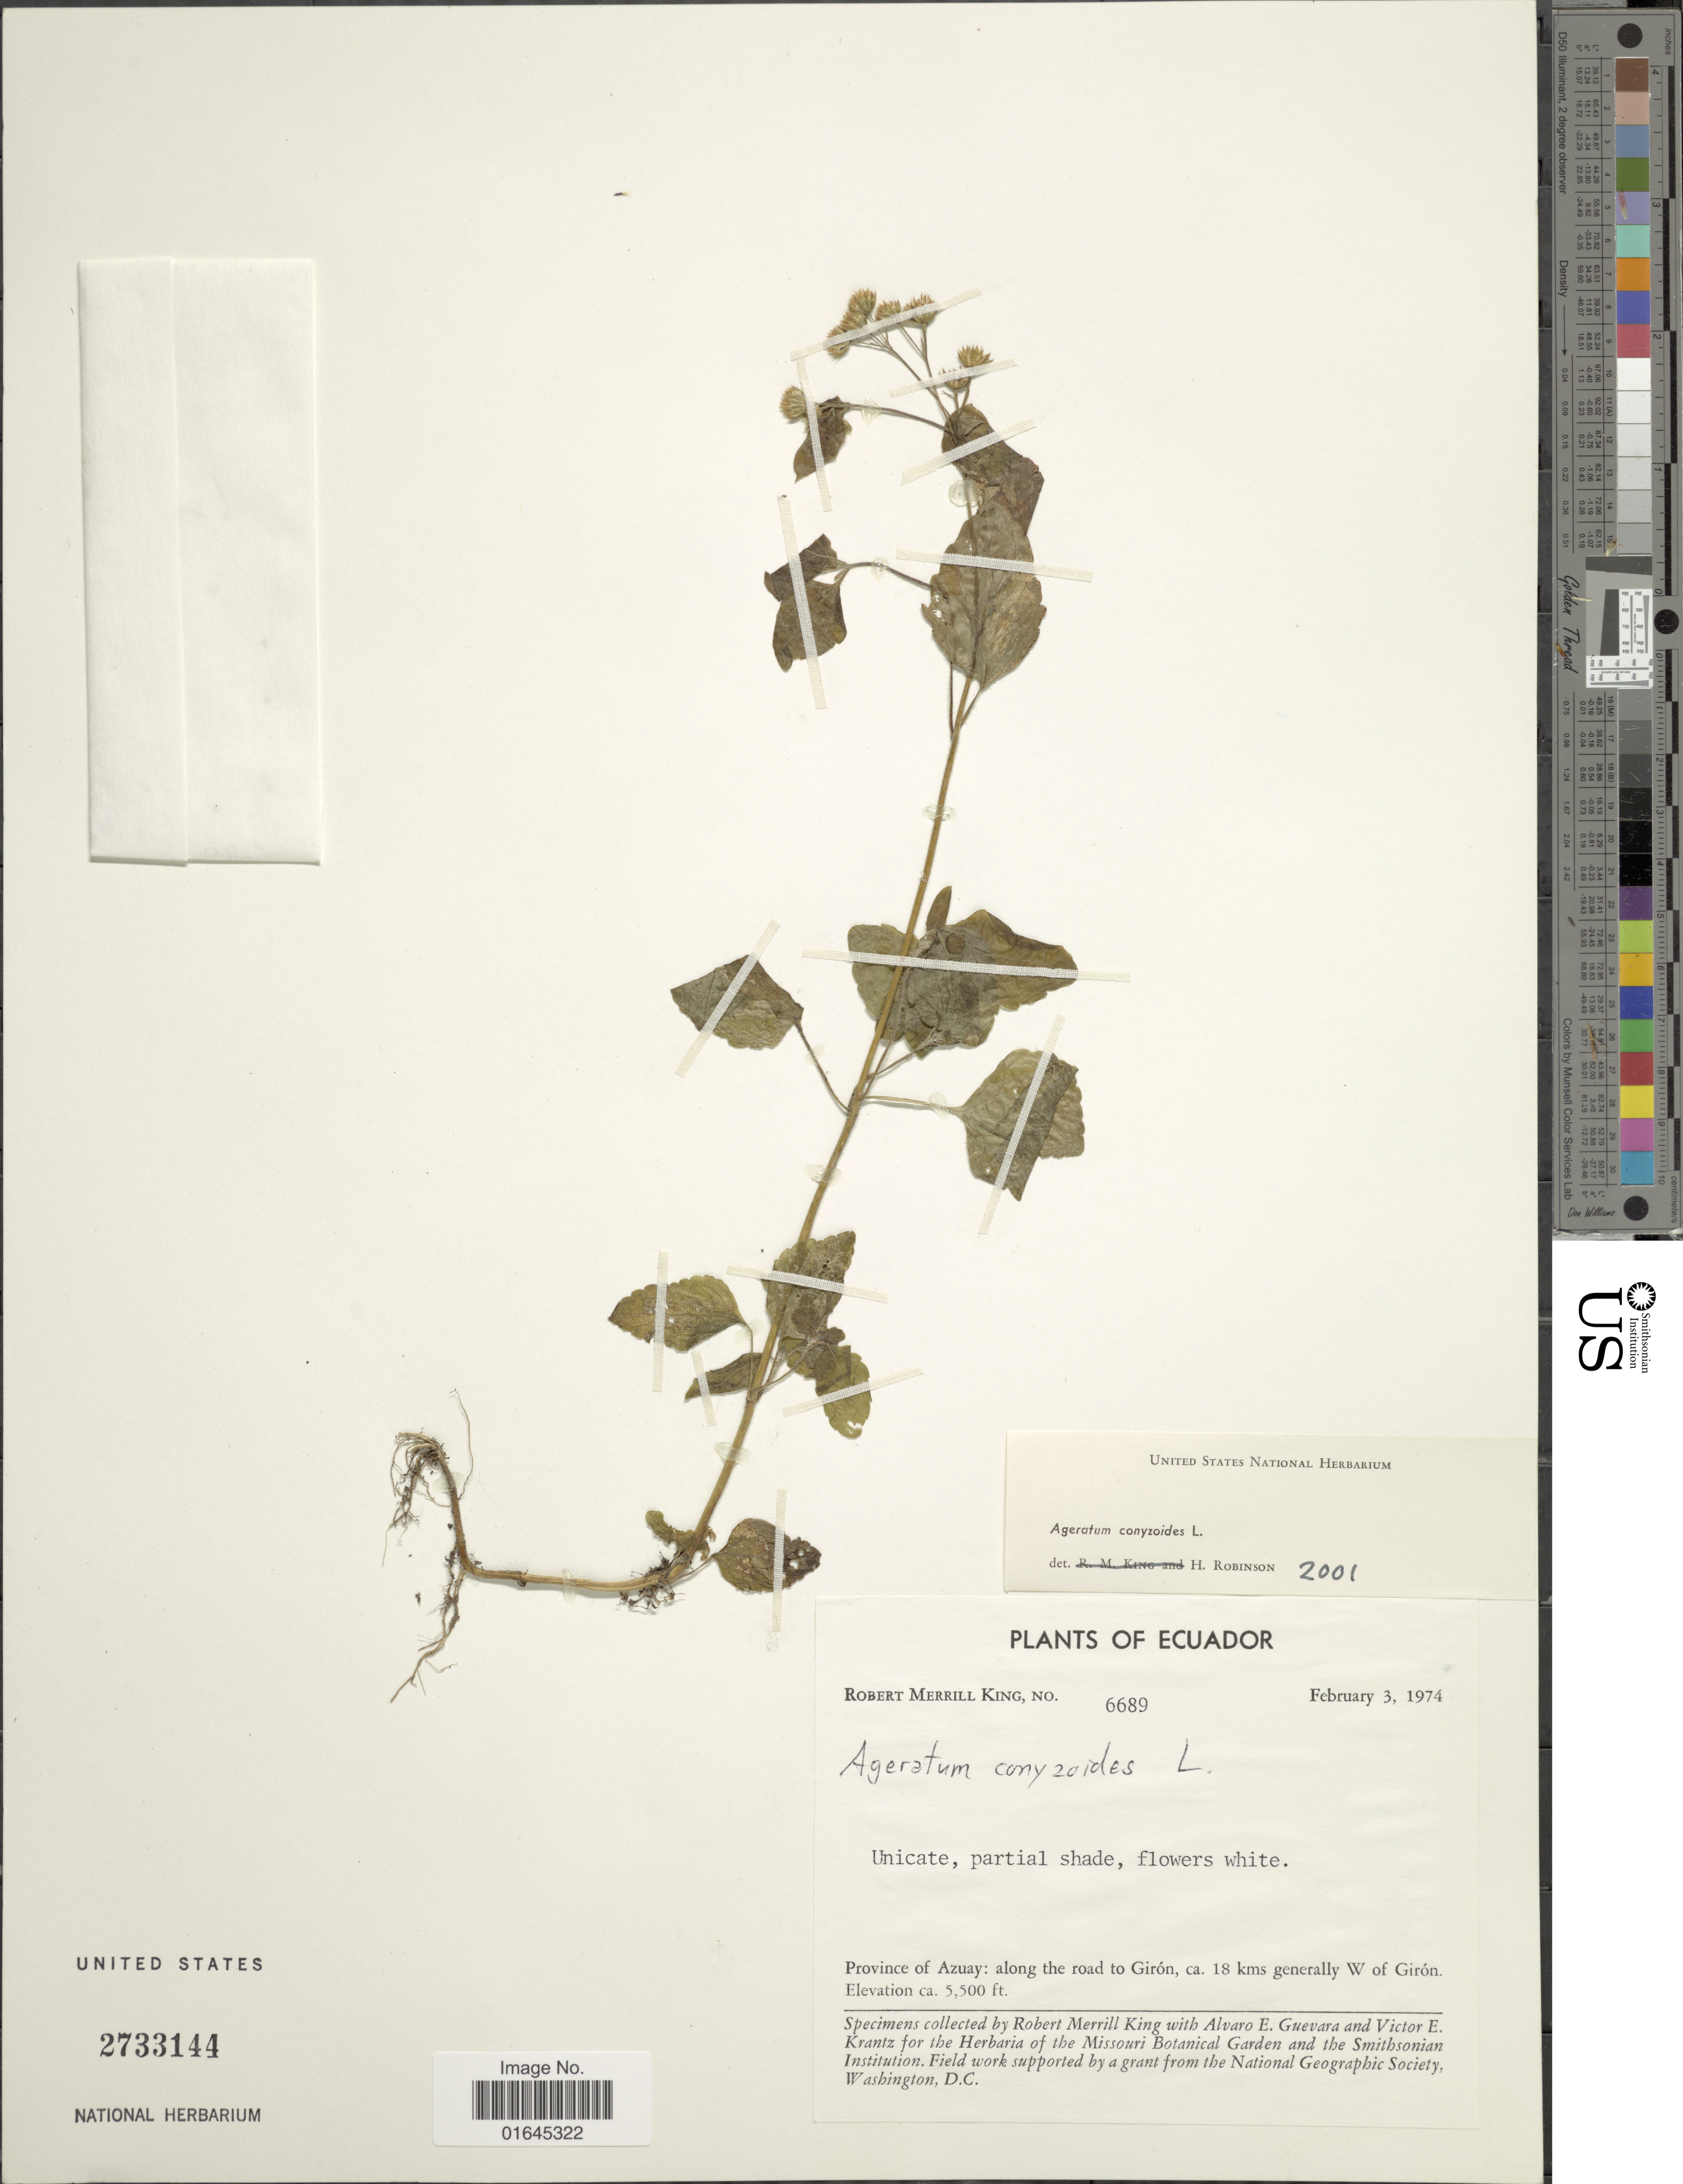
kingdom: Plantae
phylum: Tracheophyta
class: Magnoliopsida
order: Asterales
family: Asteraceae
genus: Ageratum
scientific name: Ageratum conyzoides subsp. conyzoides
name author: L.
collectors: R. M. King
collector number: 6689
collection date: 1974-02-03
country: Ecuador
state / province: Azuay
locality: Along the road to Girón, ca. 18 kms generally W of Girón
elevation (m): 1676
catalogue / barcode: US 2733144